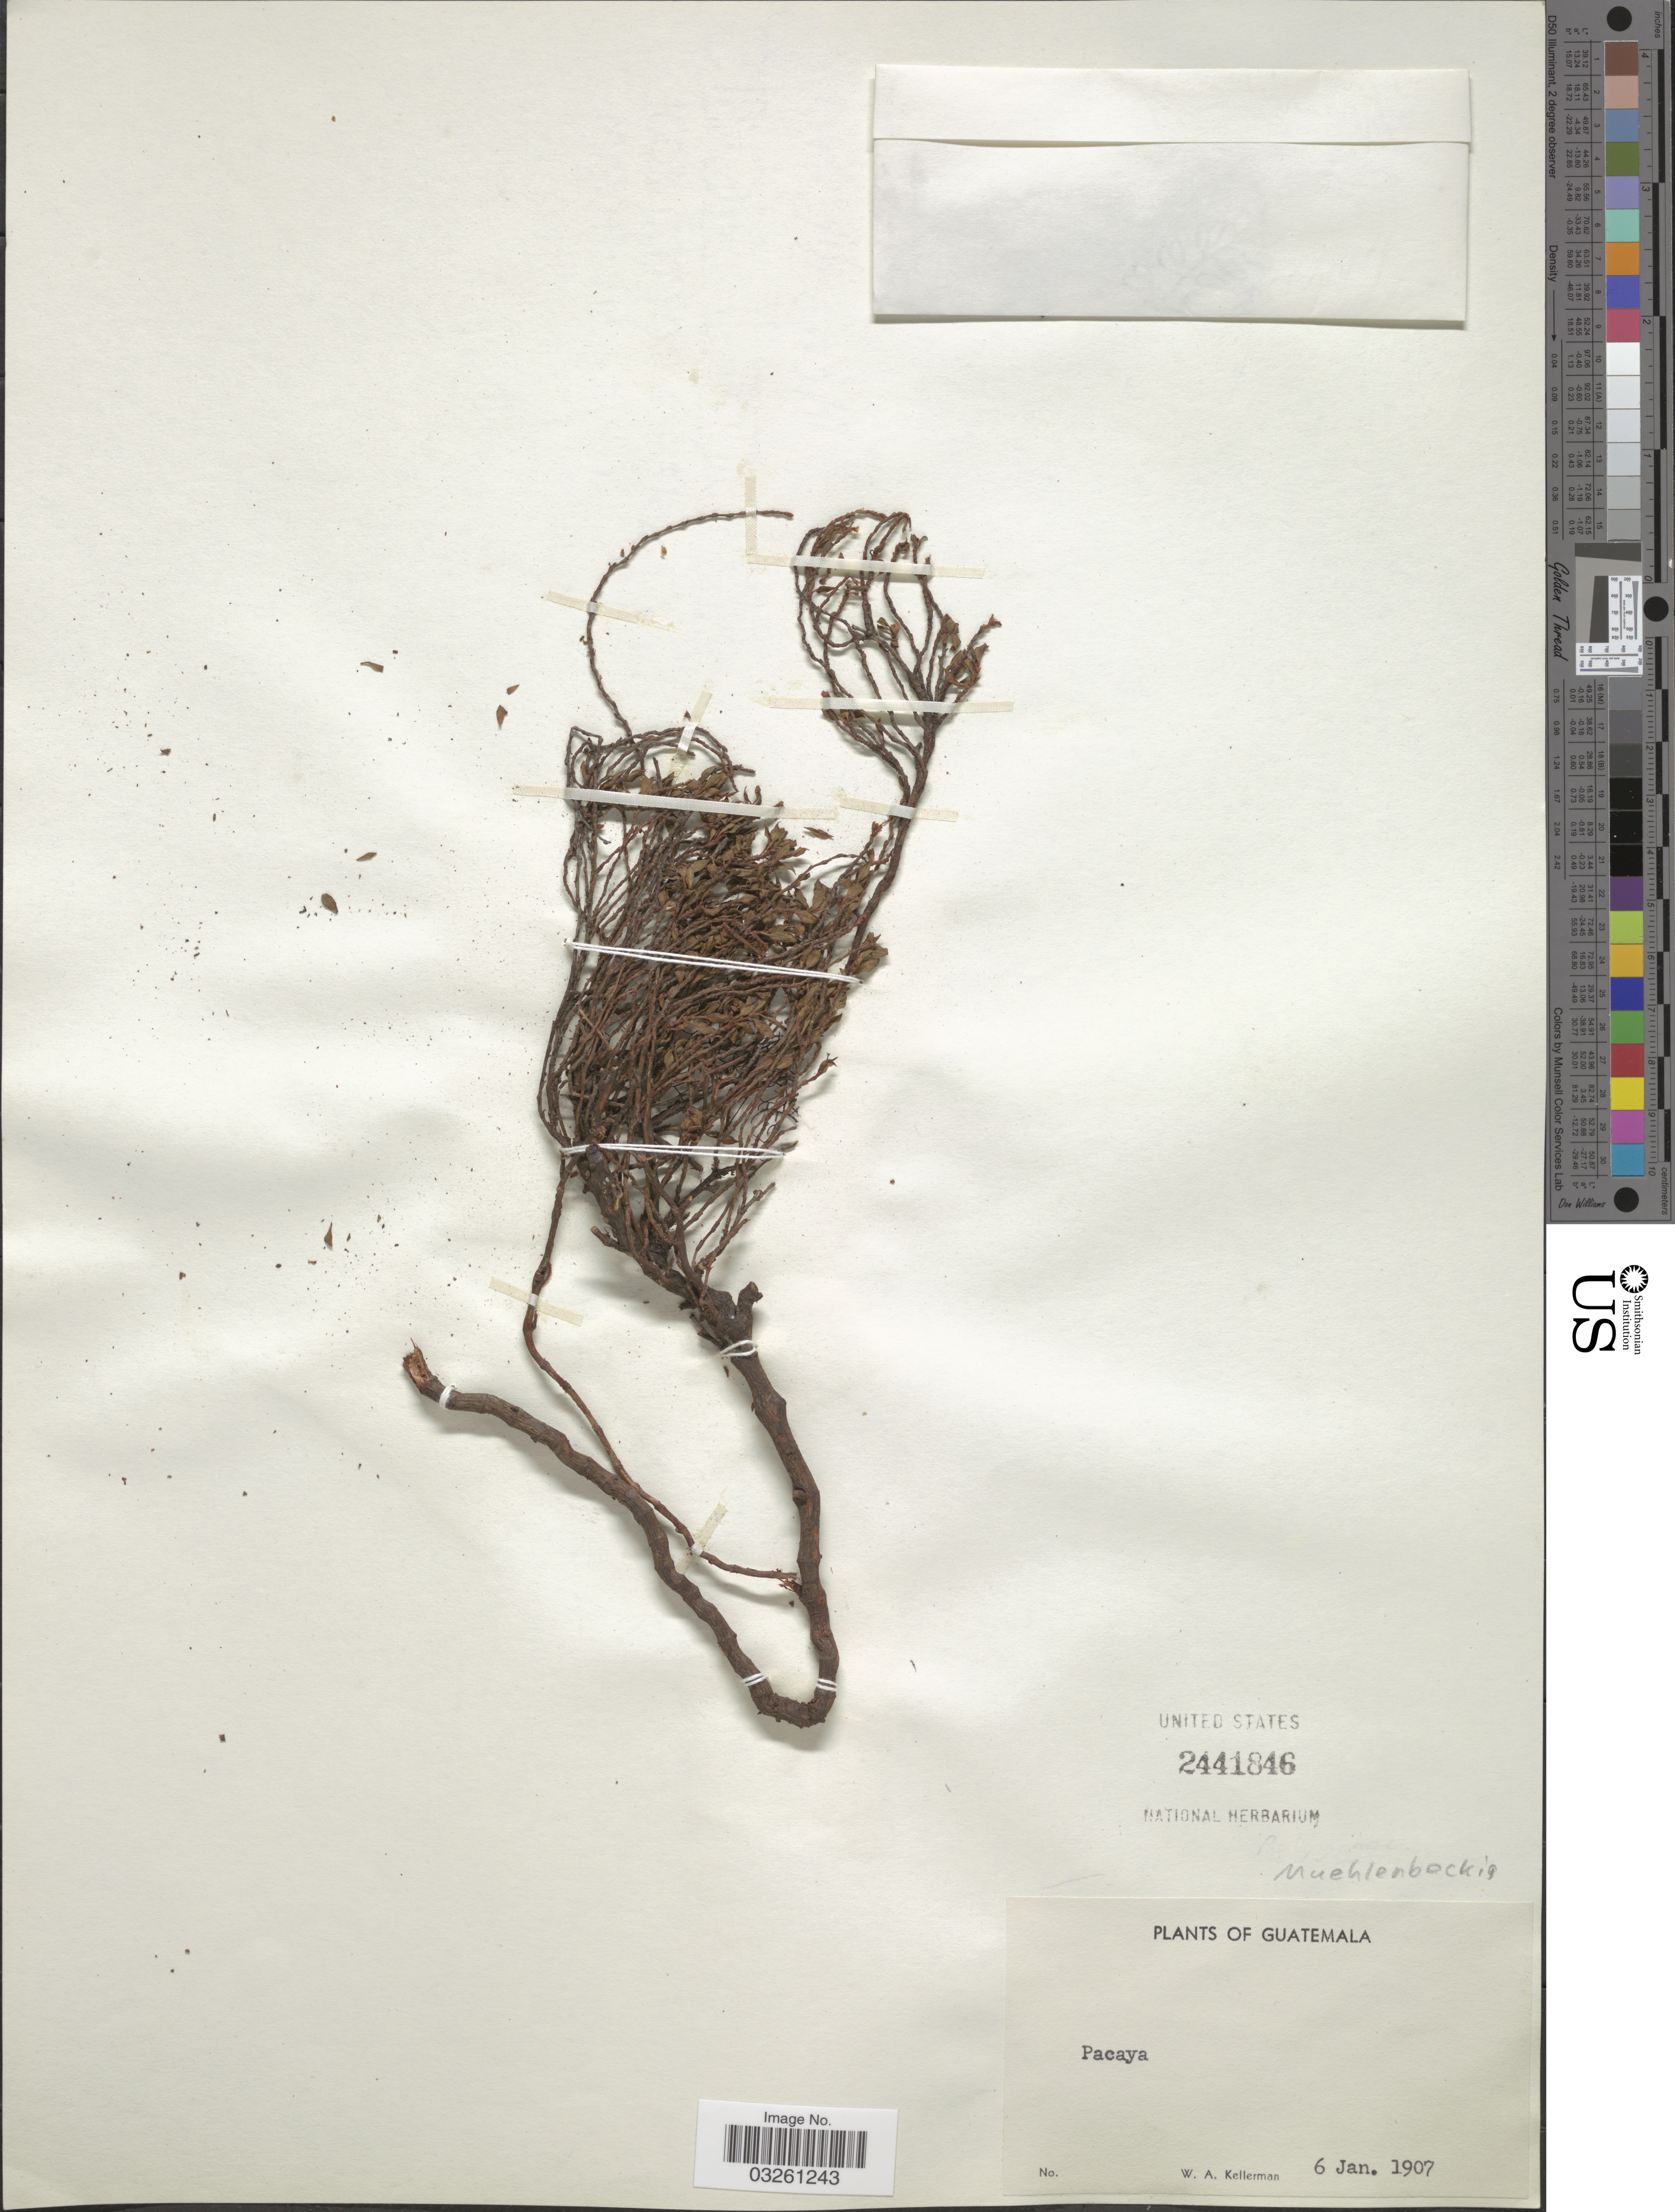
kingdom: Plantae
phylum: Tracheophyta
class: Magnoliopsida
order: Caryophyllales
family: Polygonaceae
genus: Muehlenbeckia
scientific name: Muehlenbeckia sp.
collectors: W. Kellerman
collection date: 1907-01-06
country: Guatemala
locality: Pacaya.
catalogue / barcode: US 2441846